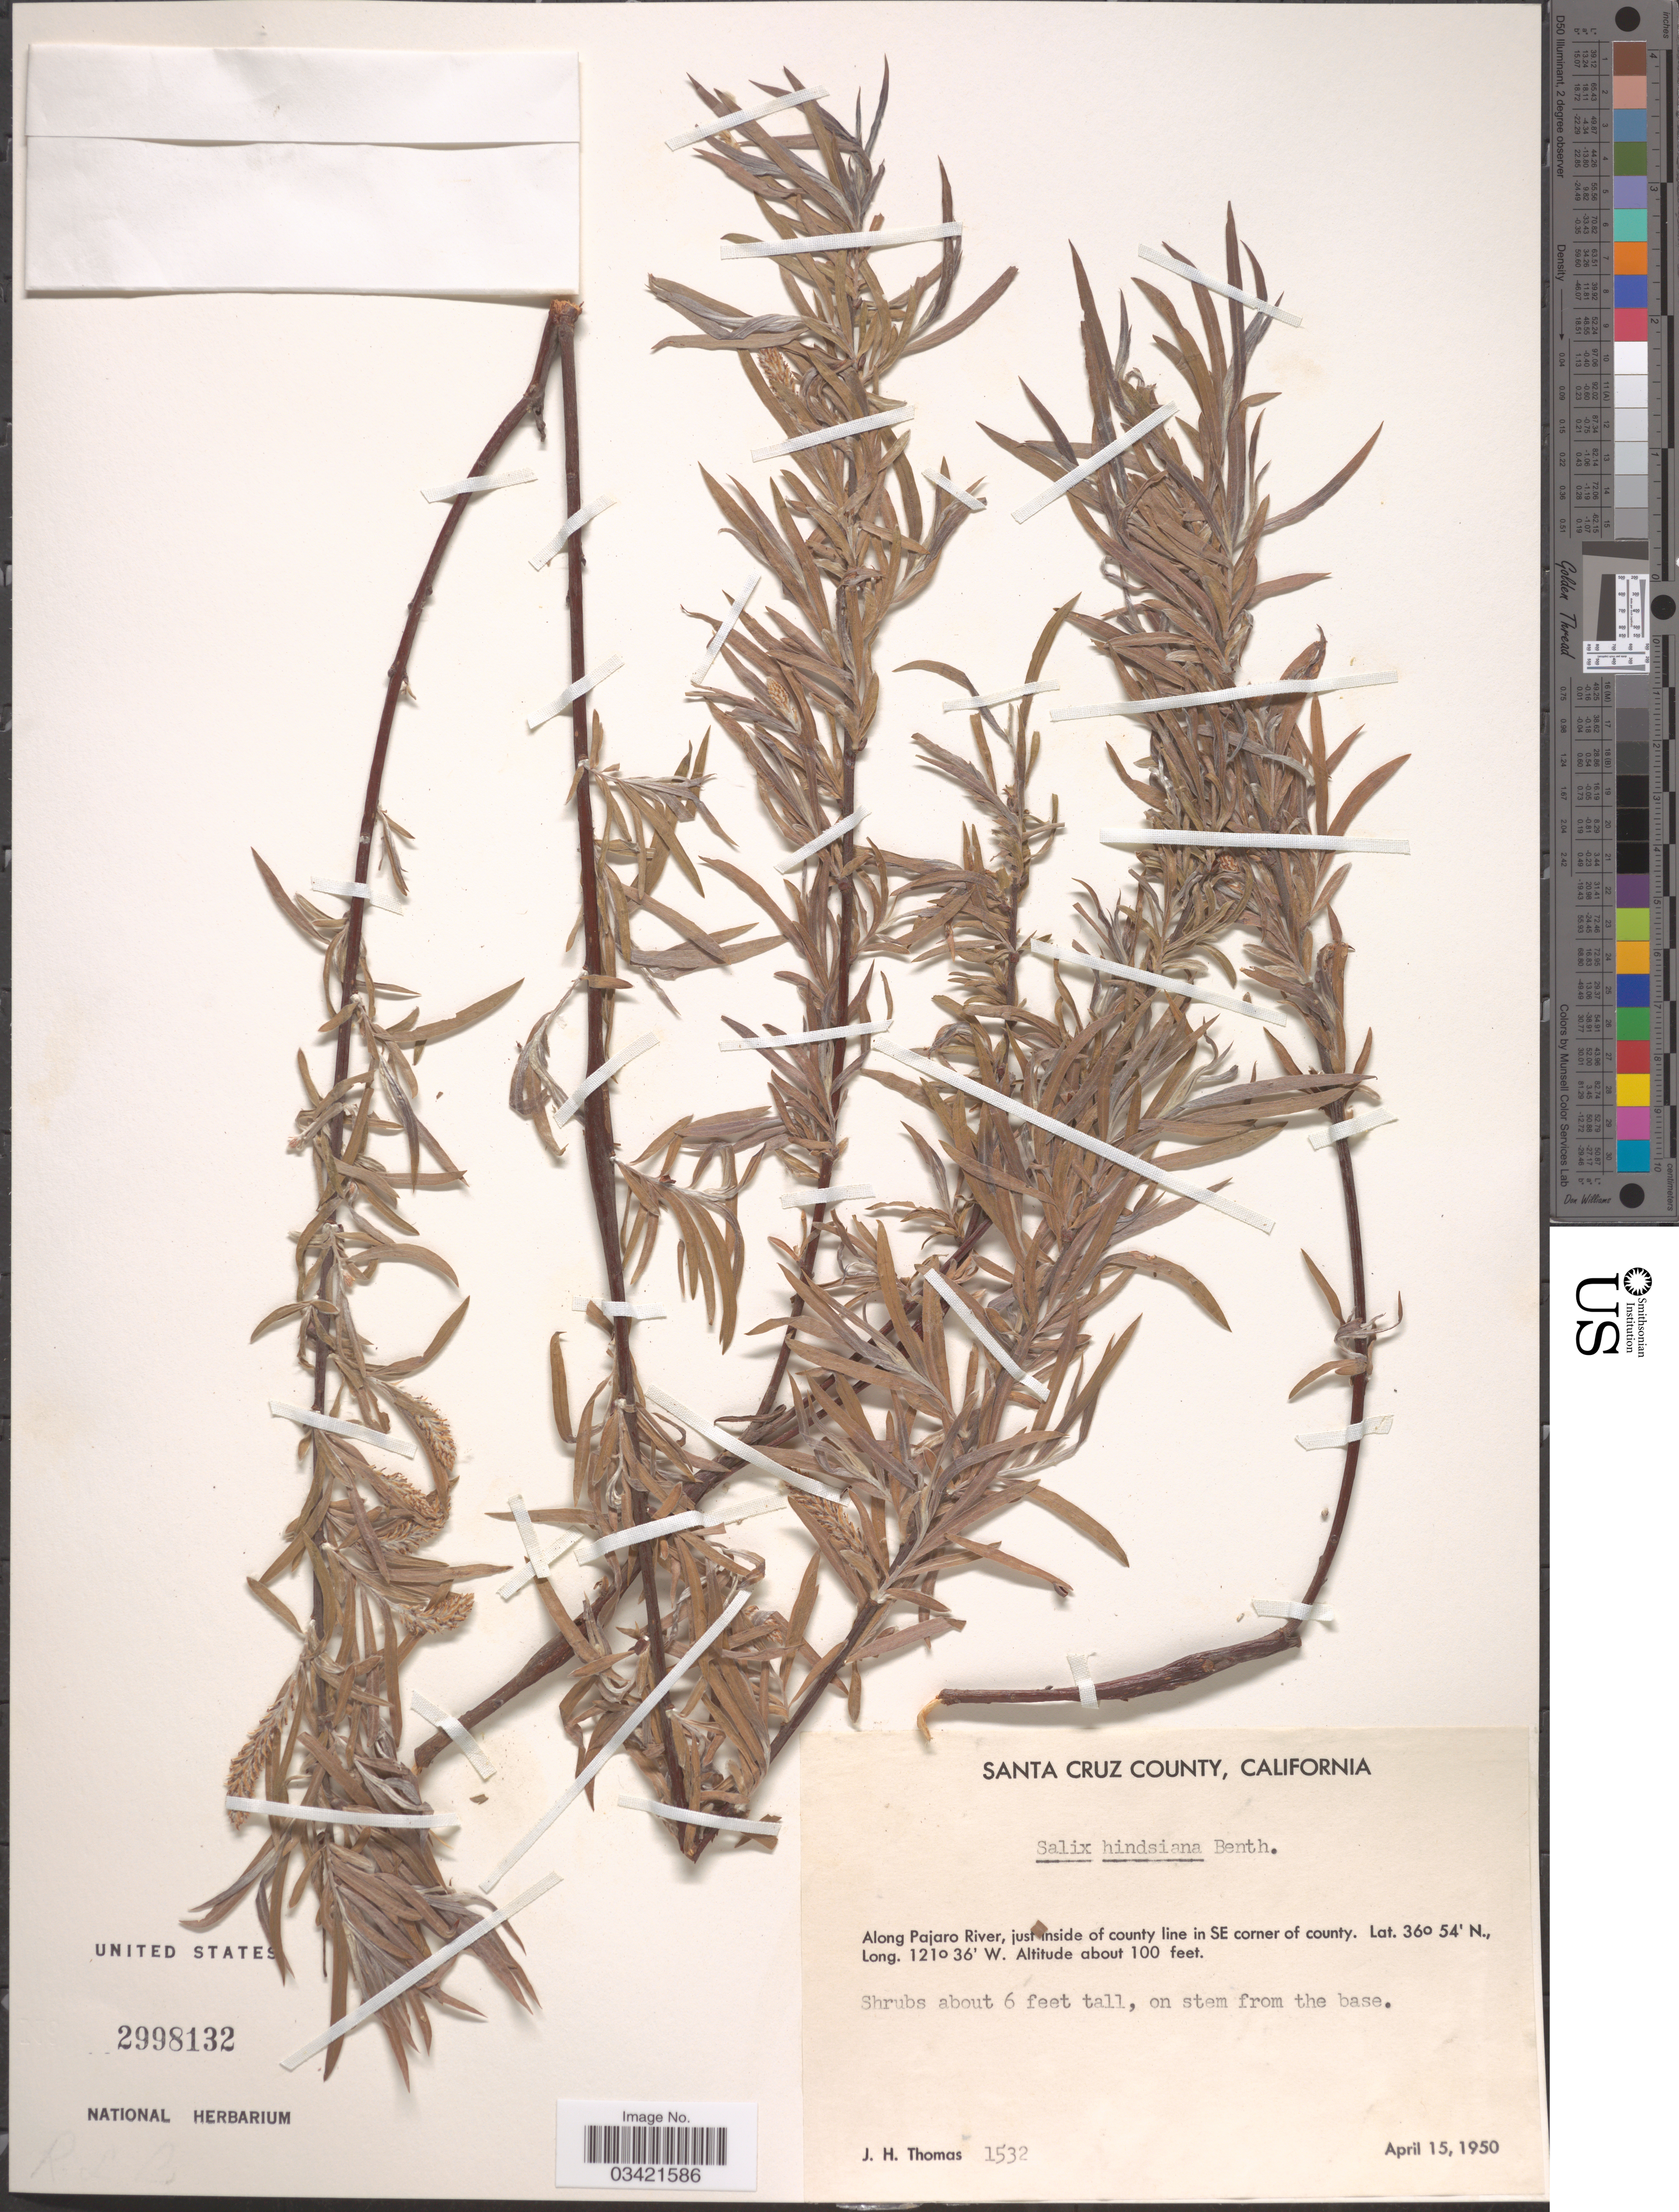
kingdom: Plantae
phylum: Tracheophyta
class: Magnoliopsida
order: Malpighiales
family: Salicaceae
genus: Salix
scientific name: Salix hindsiana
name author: Benth.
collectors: J. H. Thomas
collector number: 1532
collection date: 1950-04-15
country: United States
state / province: California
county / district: Santa Cruz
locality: Santa Cruz County. Along Pajaro River, just inside of county line in SE corner of county.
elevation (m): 30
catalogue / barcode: US 2998132